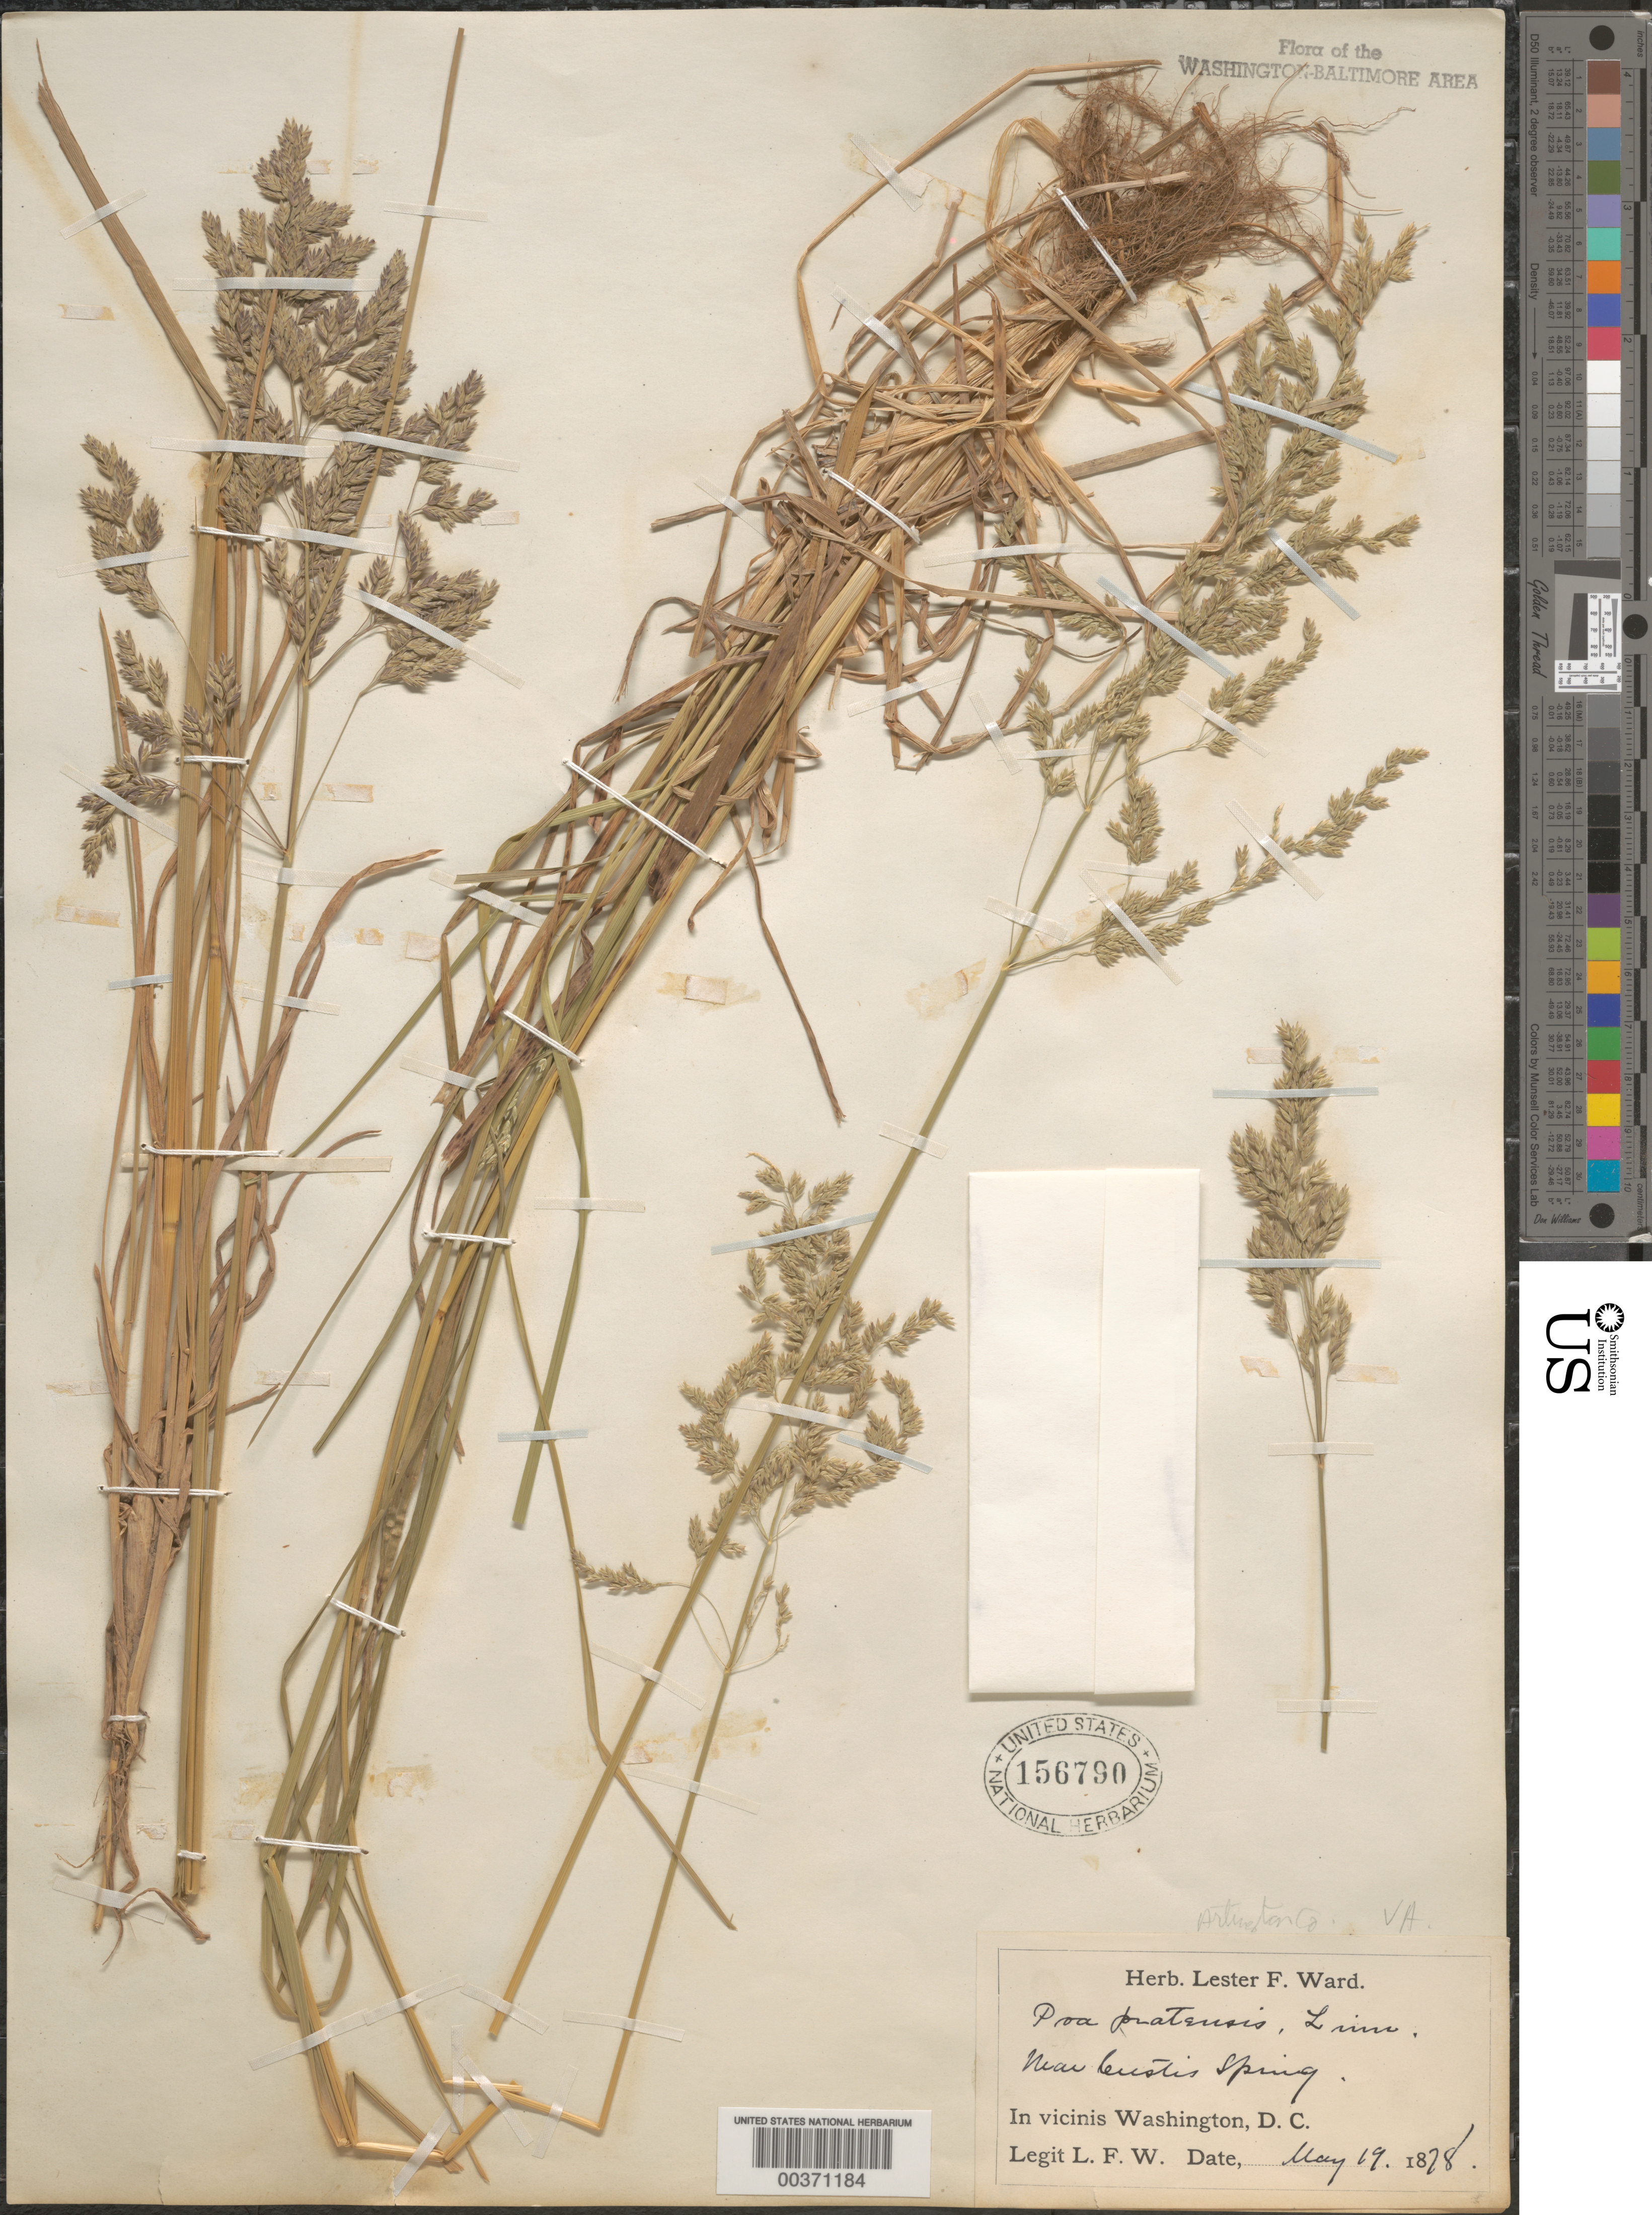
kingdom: Plantae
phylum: Tracheophyta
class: Liliopsida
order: Poales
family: Poaceae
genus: Poa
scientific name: Poa pratensis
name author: L.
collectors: L. F. Ward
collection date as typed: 19 May 1878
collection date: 1878-05-19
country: United States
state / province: Virginia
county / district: Arlington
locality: Custis Spring vicinity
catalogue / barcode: US 156790